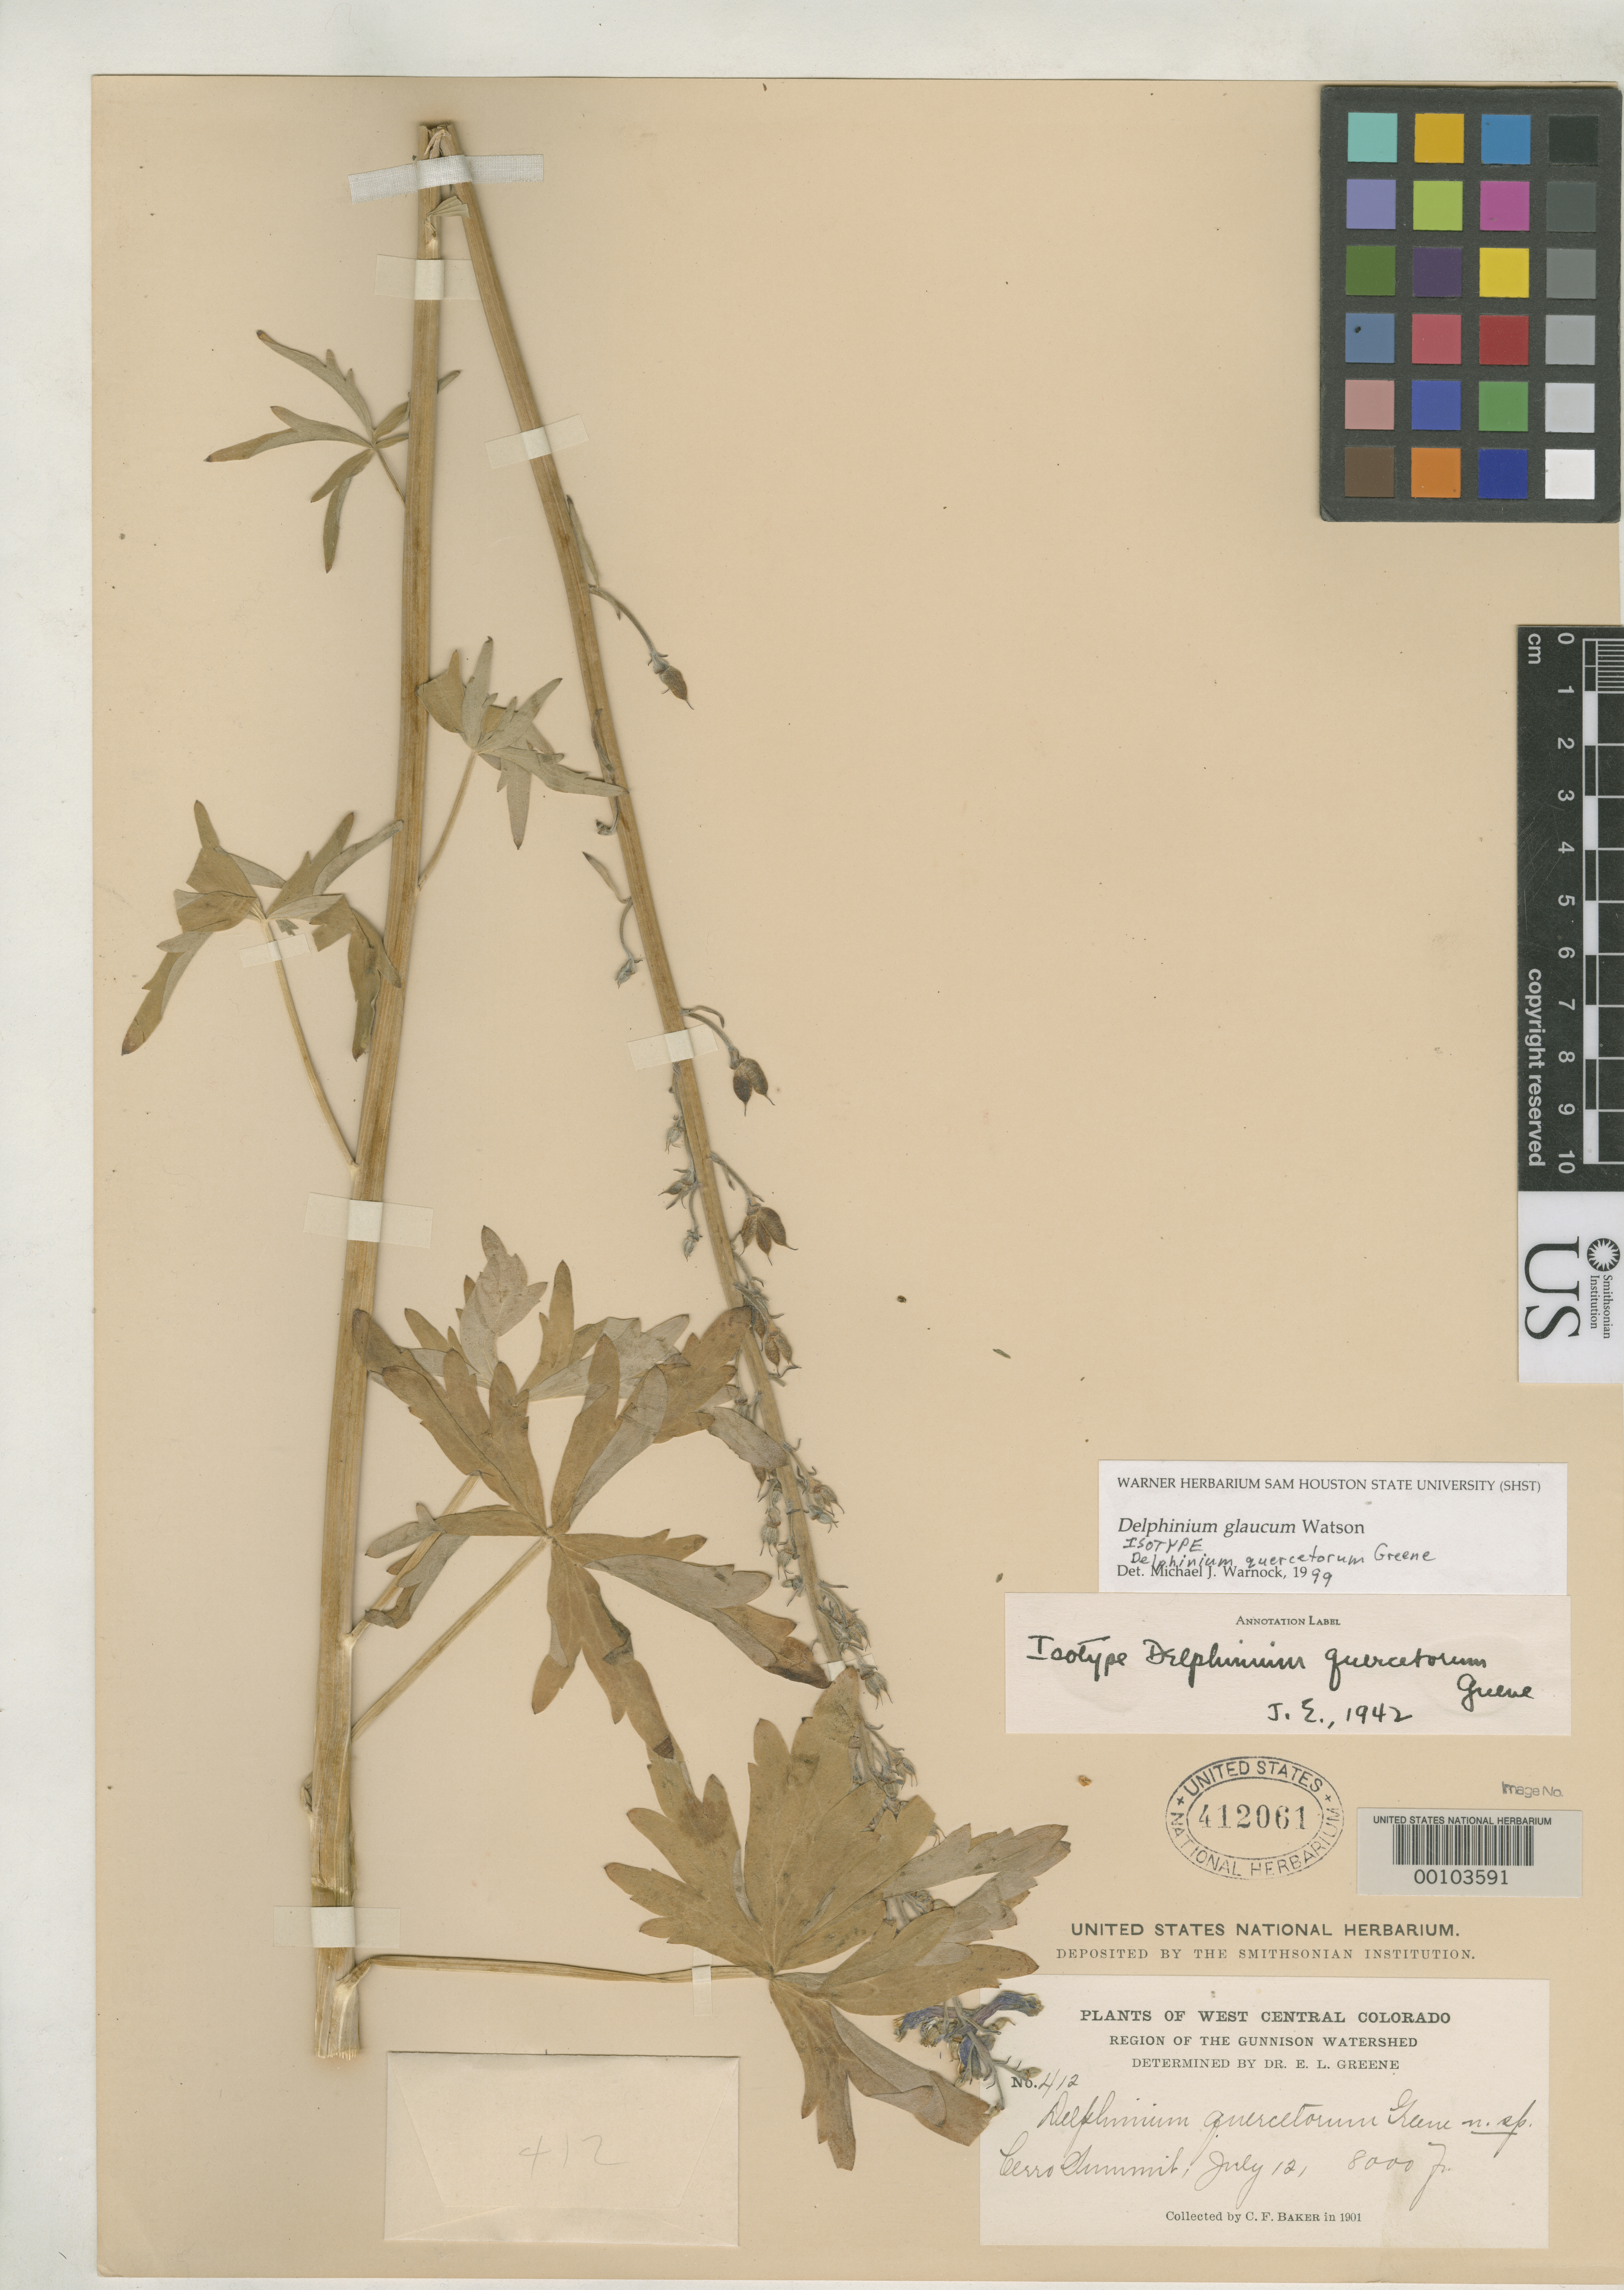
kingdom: Plantae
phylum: Tracheophyta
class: Magnoliopsida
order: Ranunculales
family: Ranunculaceae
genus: Delphinium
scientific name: Delphinium quercetorum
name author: Greene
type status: Isotype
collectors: C. F. Baker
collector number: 412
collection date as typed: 12 Jul 1901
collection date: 1901-07-12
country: United States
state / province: Colorado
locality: Cerro.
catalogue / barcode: US 412061